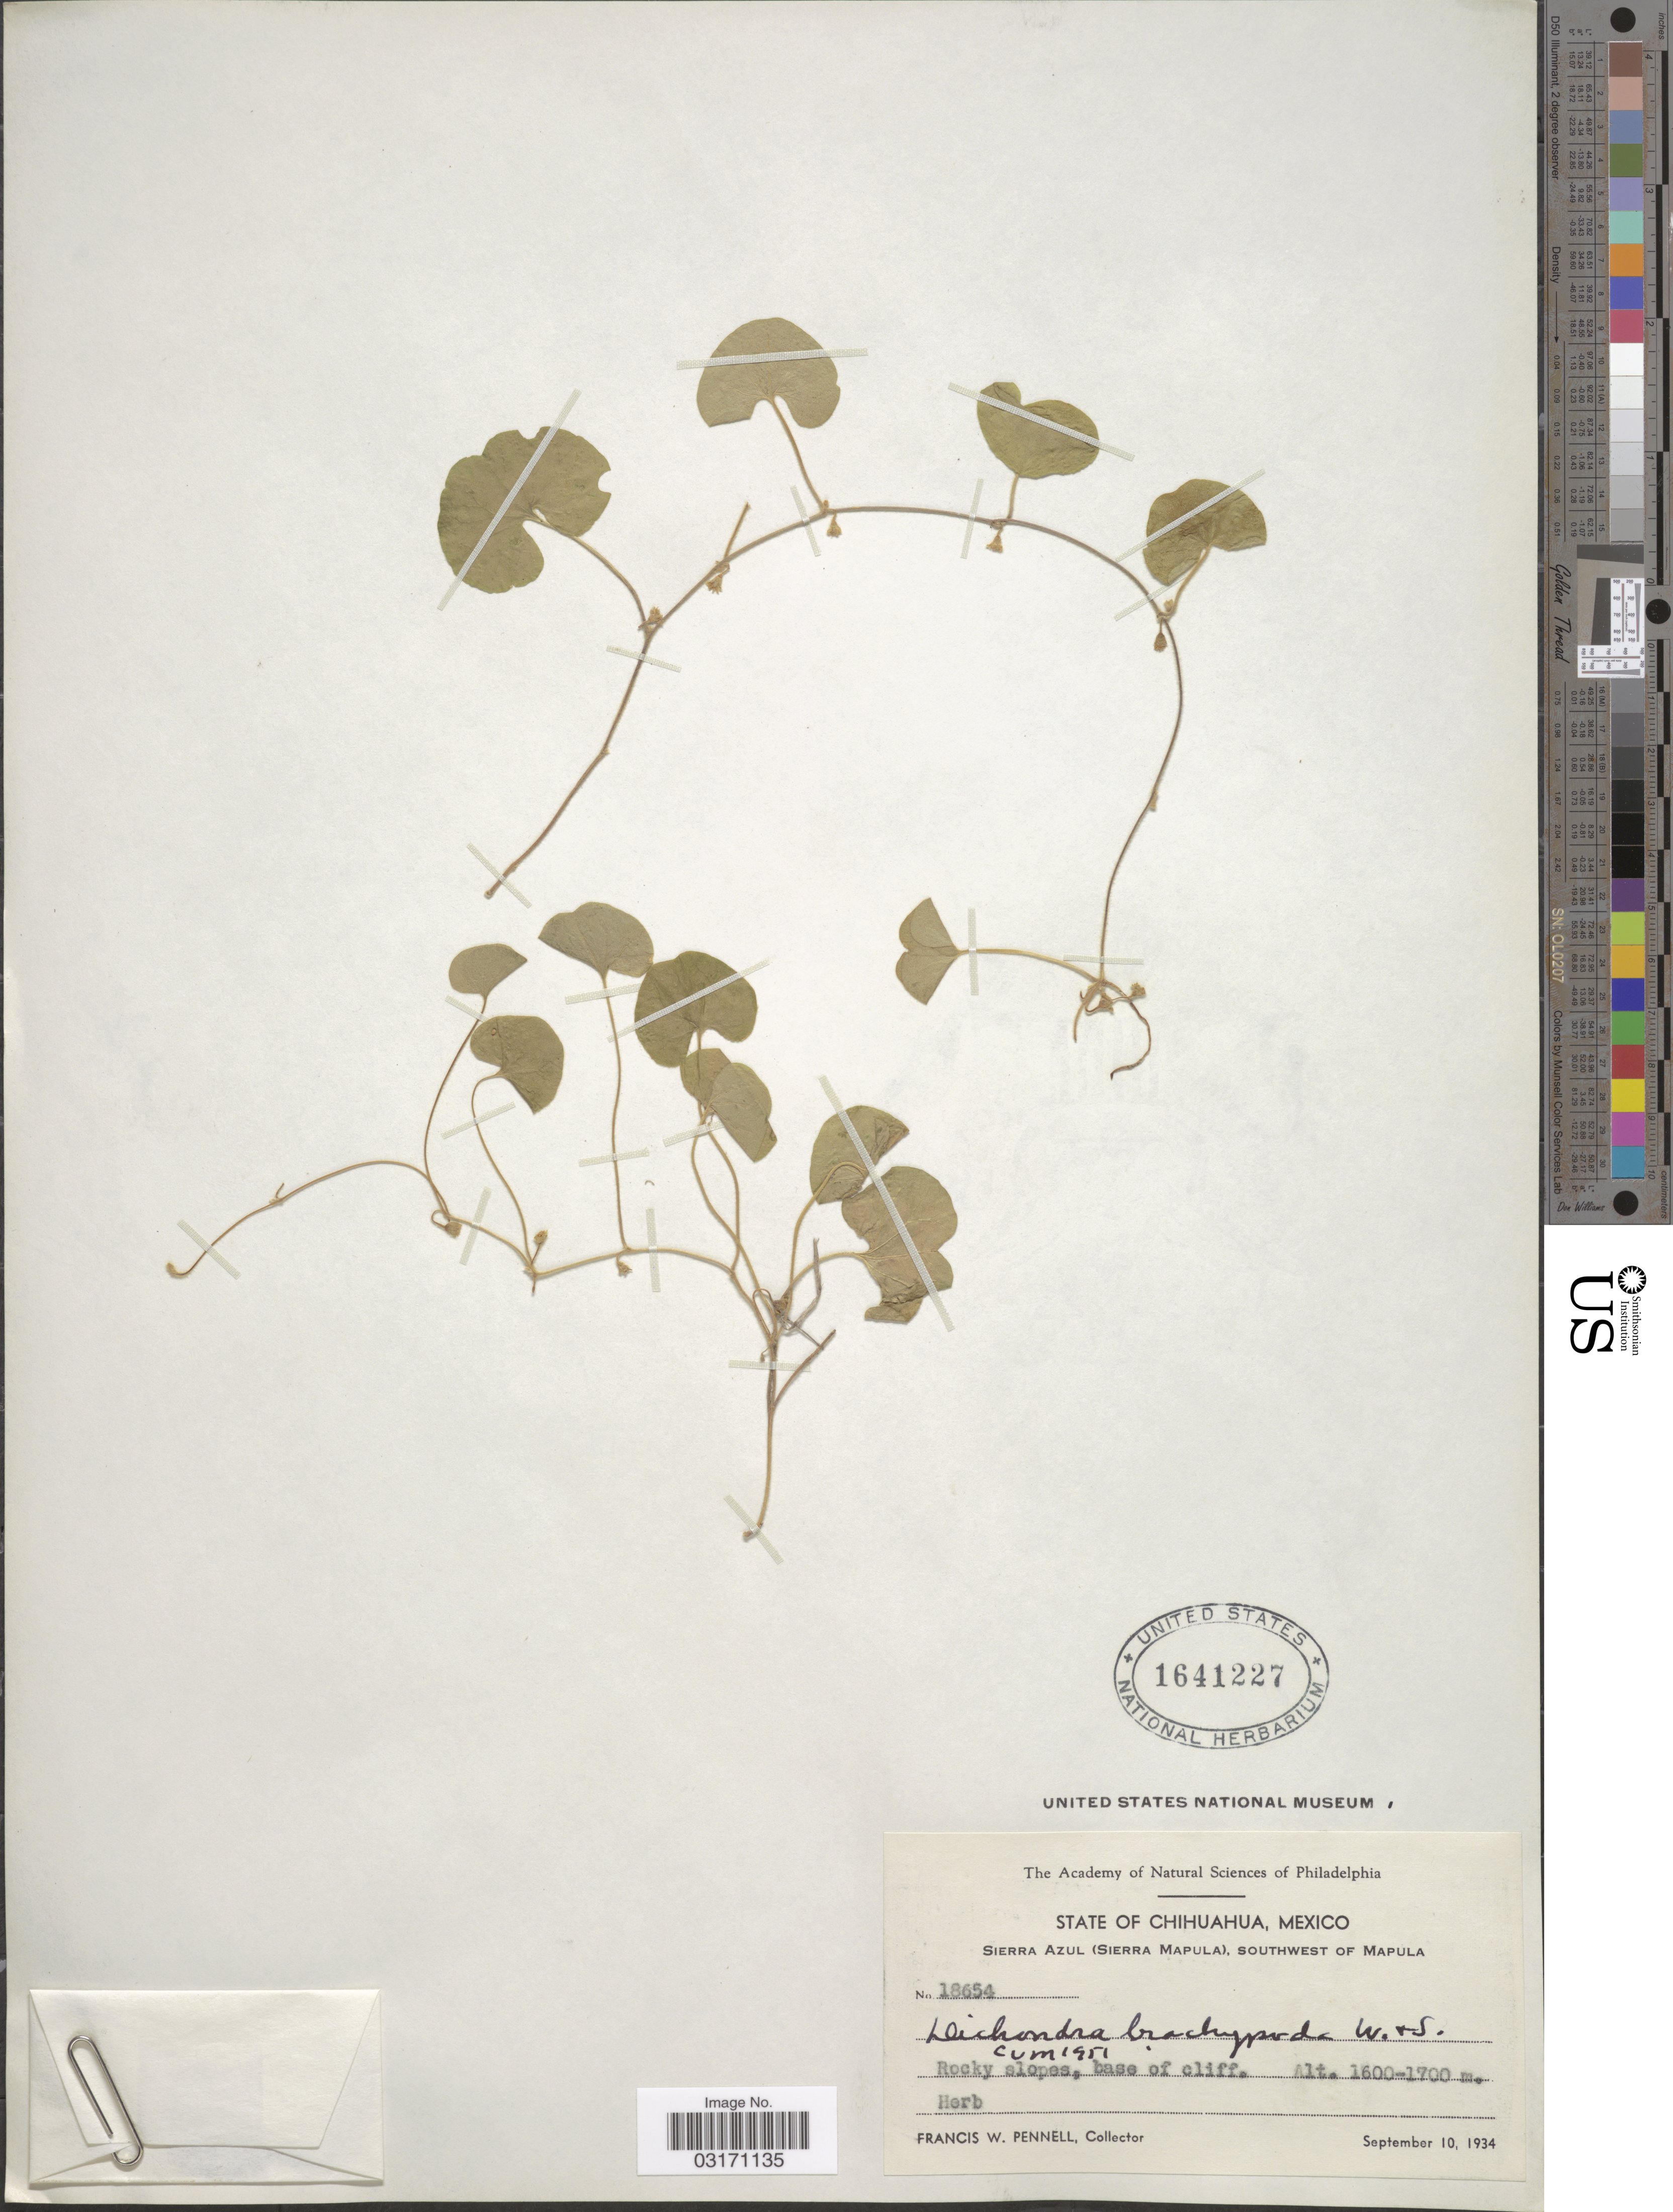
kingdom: Plantae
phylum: Tracheophyta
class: Magnoliopsida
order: Solanales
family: Convolvulaceae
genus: Dichondra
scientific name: Dichondra brachypoda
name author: Wooton & Standl.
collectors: F. W. Pennell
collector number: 18654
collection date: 1934-09-10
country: Mexico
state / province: Chihuahua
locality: Sierra Azul (Sierra Mapula), southwest of Mapula. Base of cliff.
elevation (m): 1600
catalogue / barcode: US 1641227